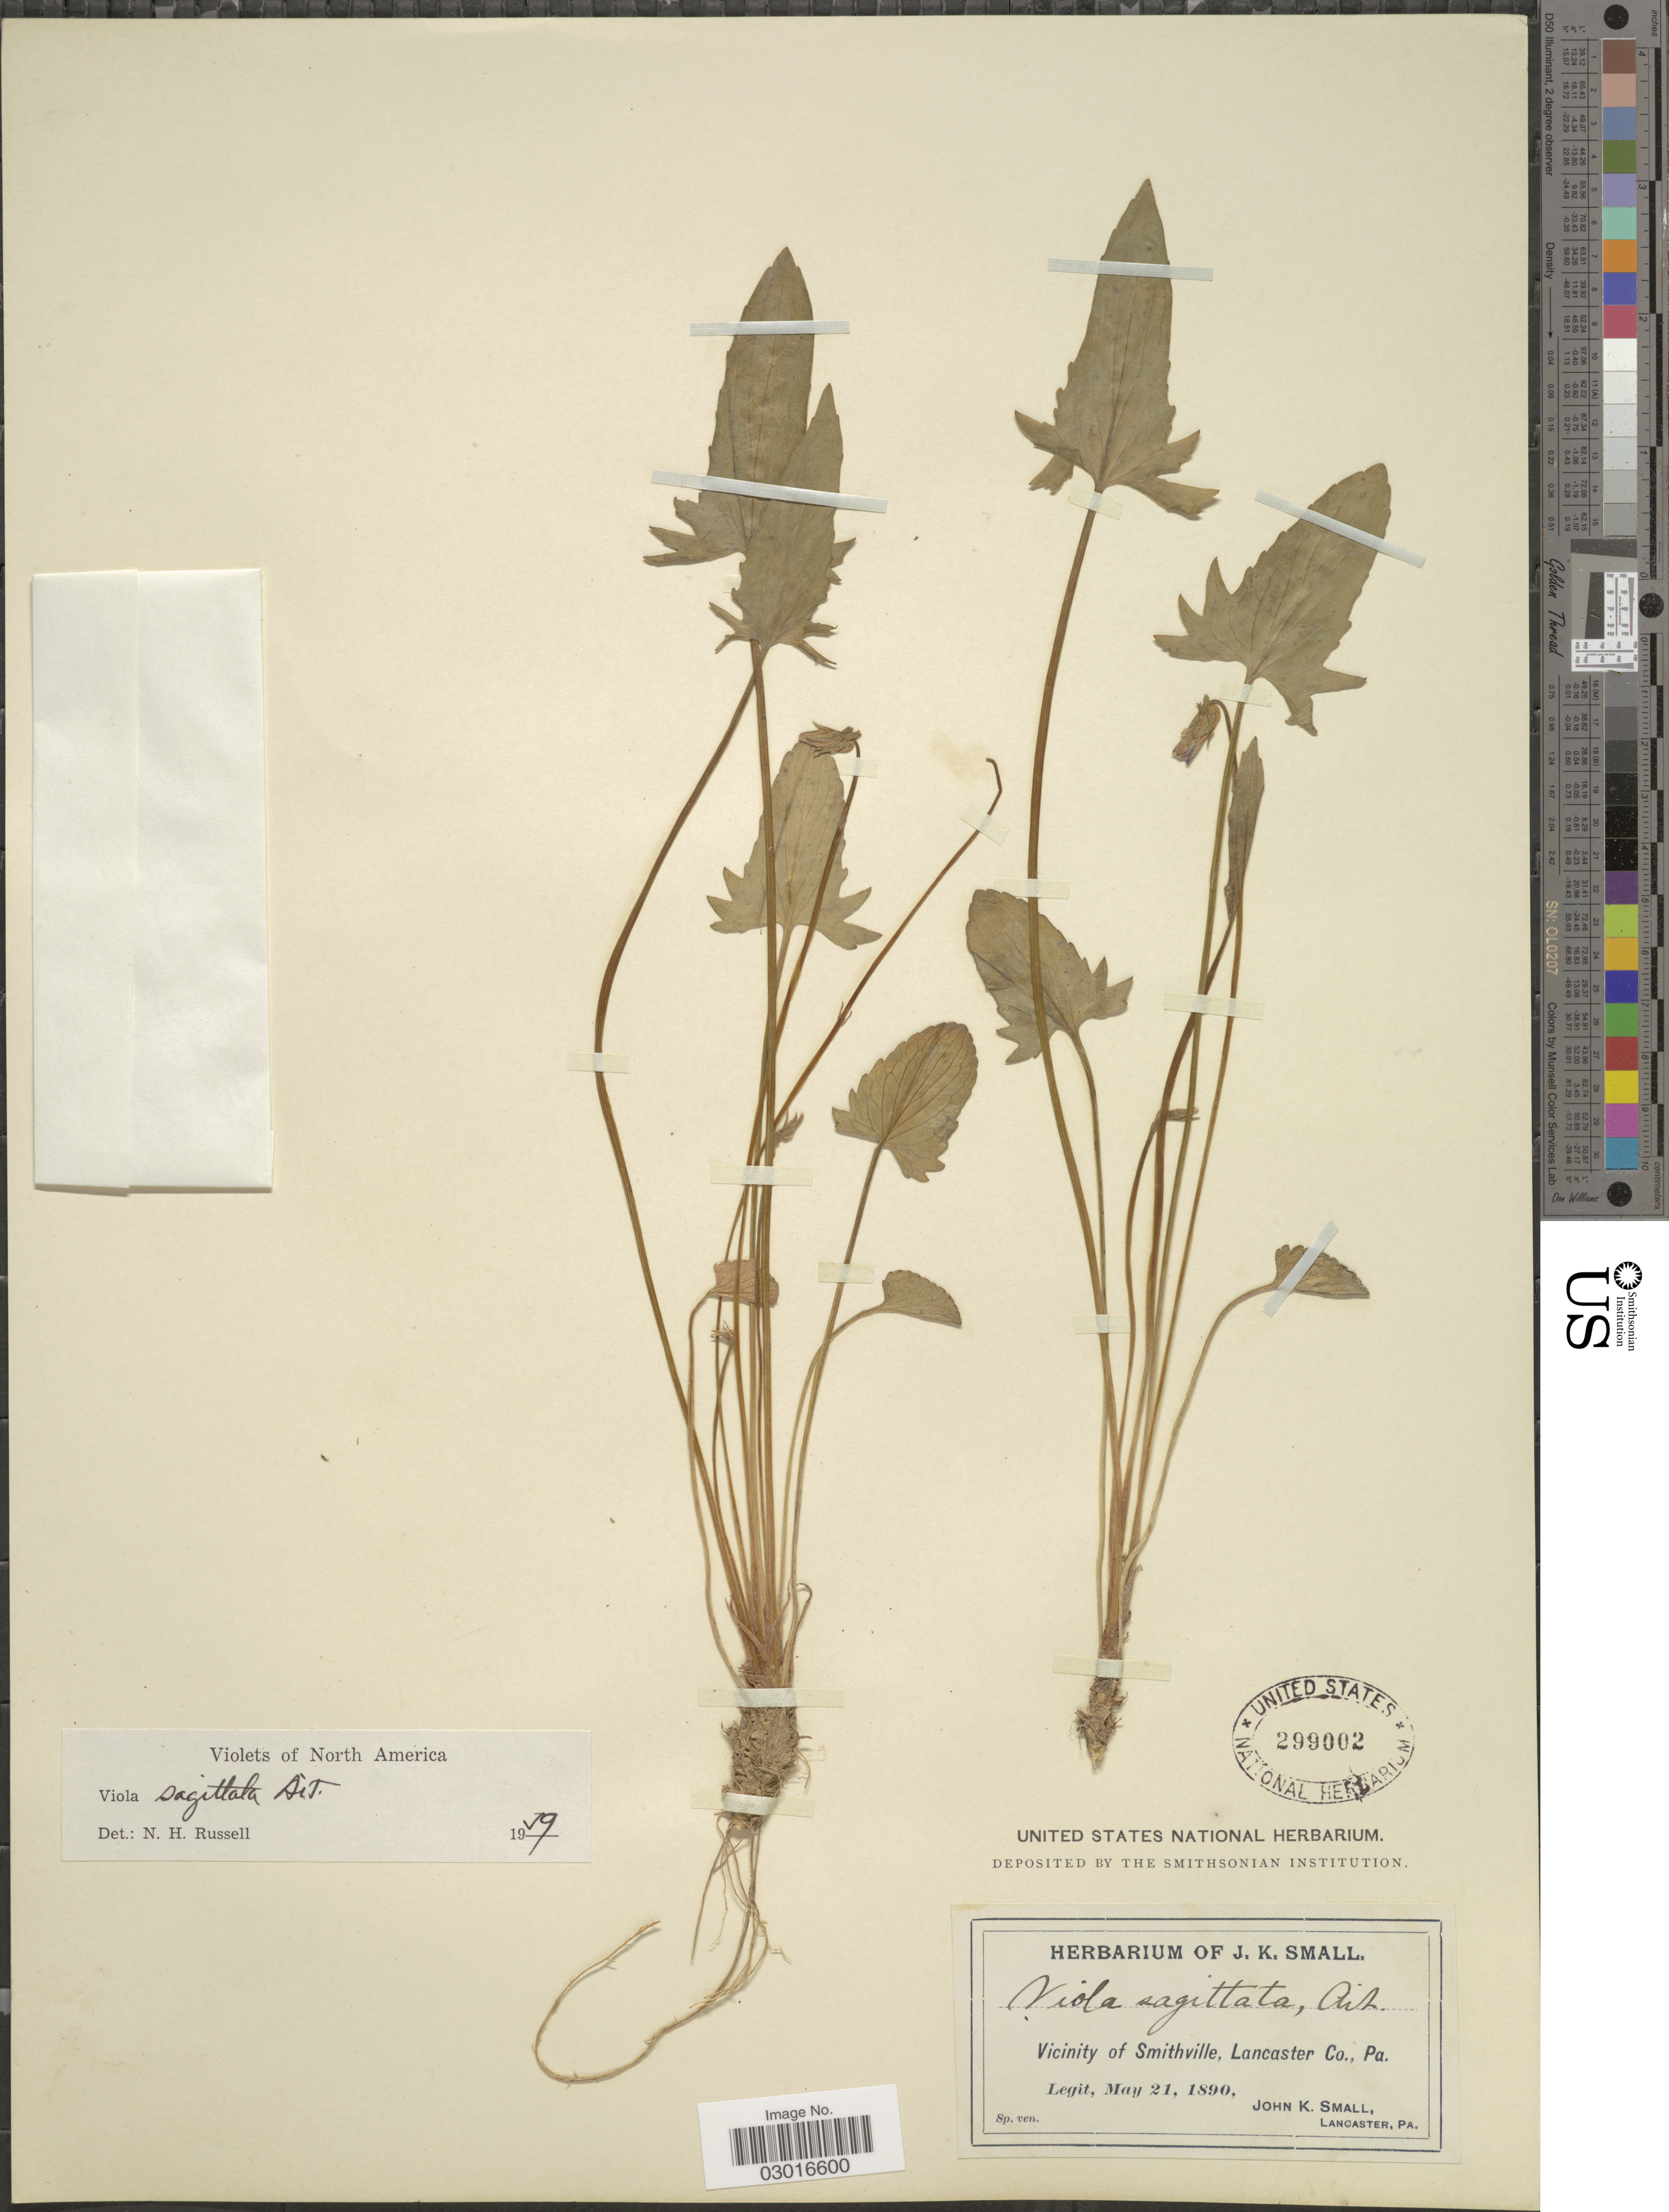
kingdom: Plantae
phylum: Tracheophyta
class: Magnoliopsida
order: Malpighiales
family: Violaceae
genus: Viola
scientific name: Viola sagittata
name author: Aiton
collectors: J. K. Small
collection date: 1890-05-21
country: United States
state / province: Pennsylvania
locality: Vicinity of Smithville, Lancaster Co.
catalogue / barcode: US 299002